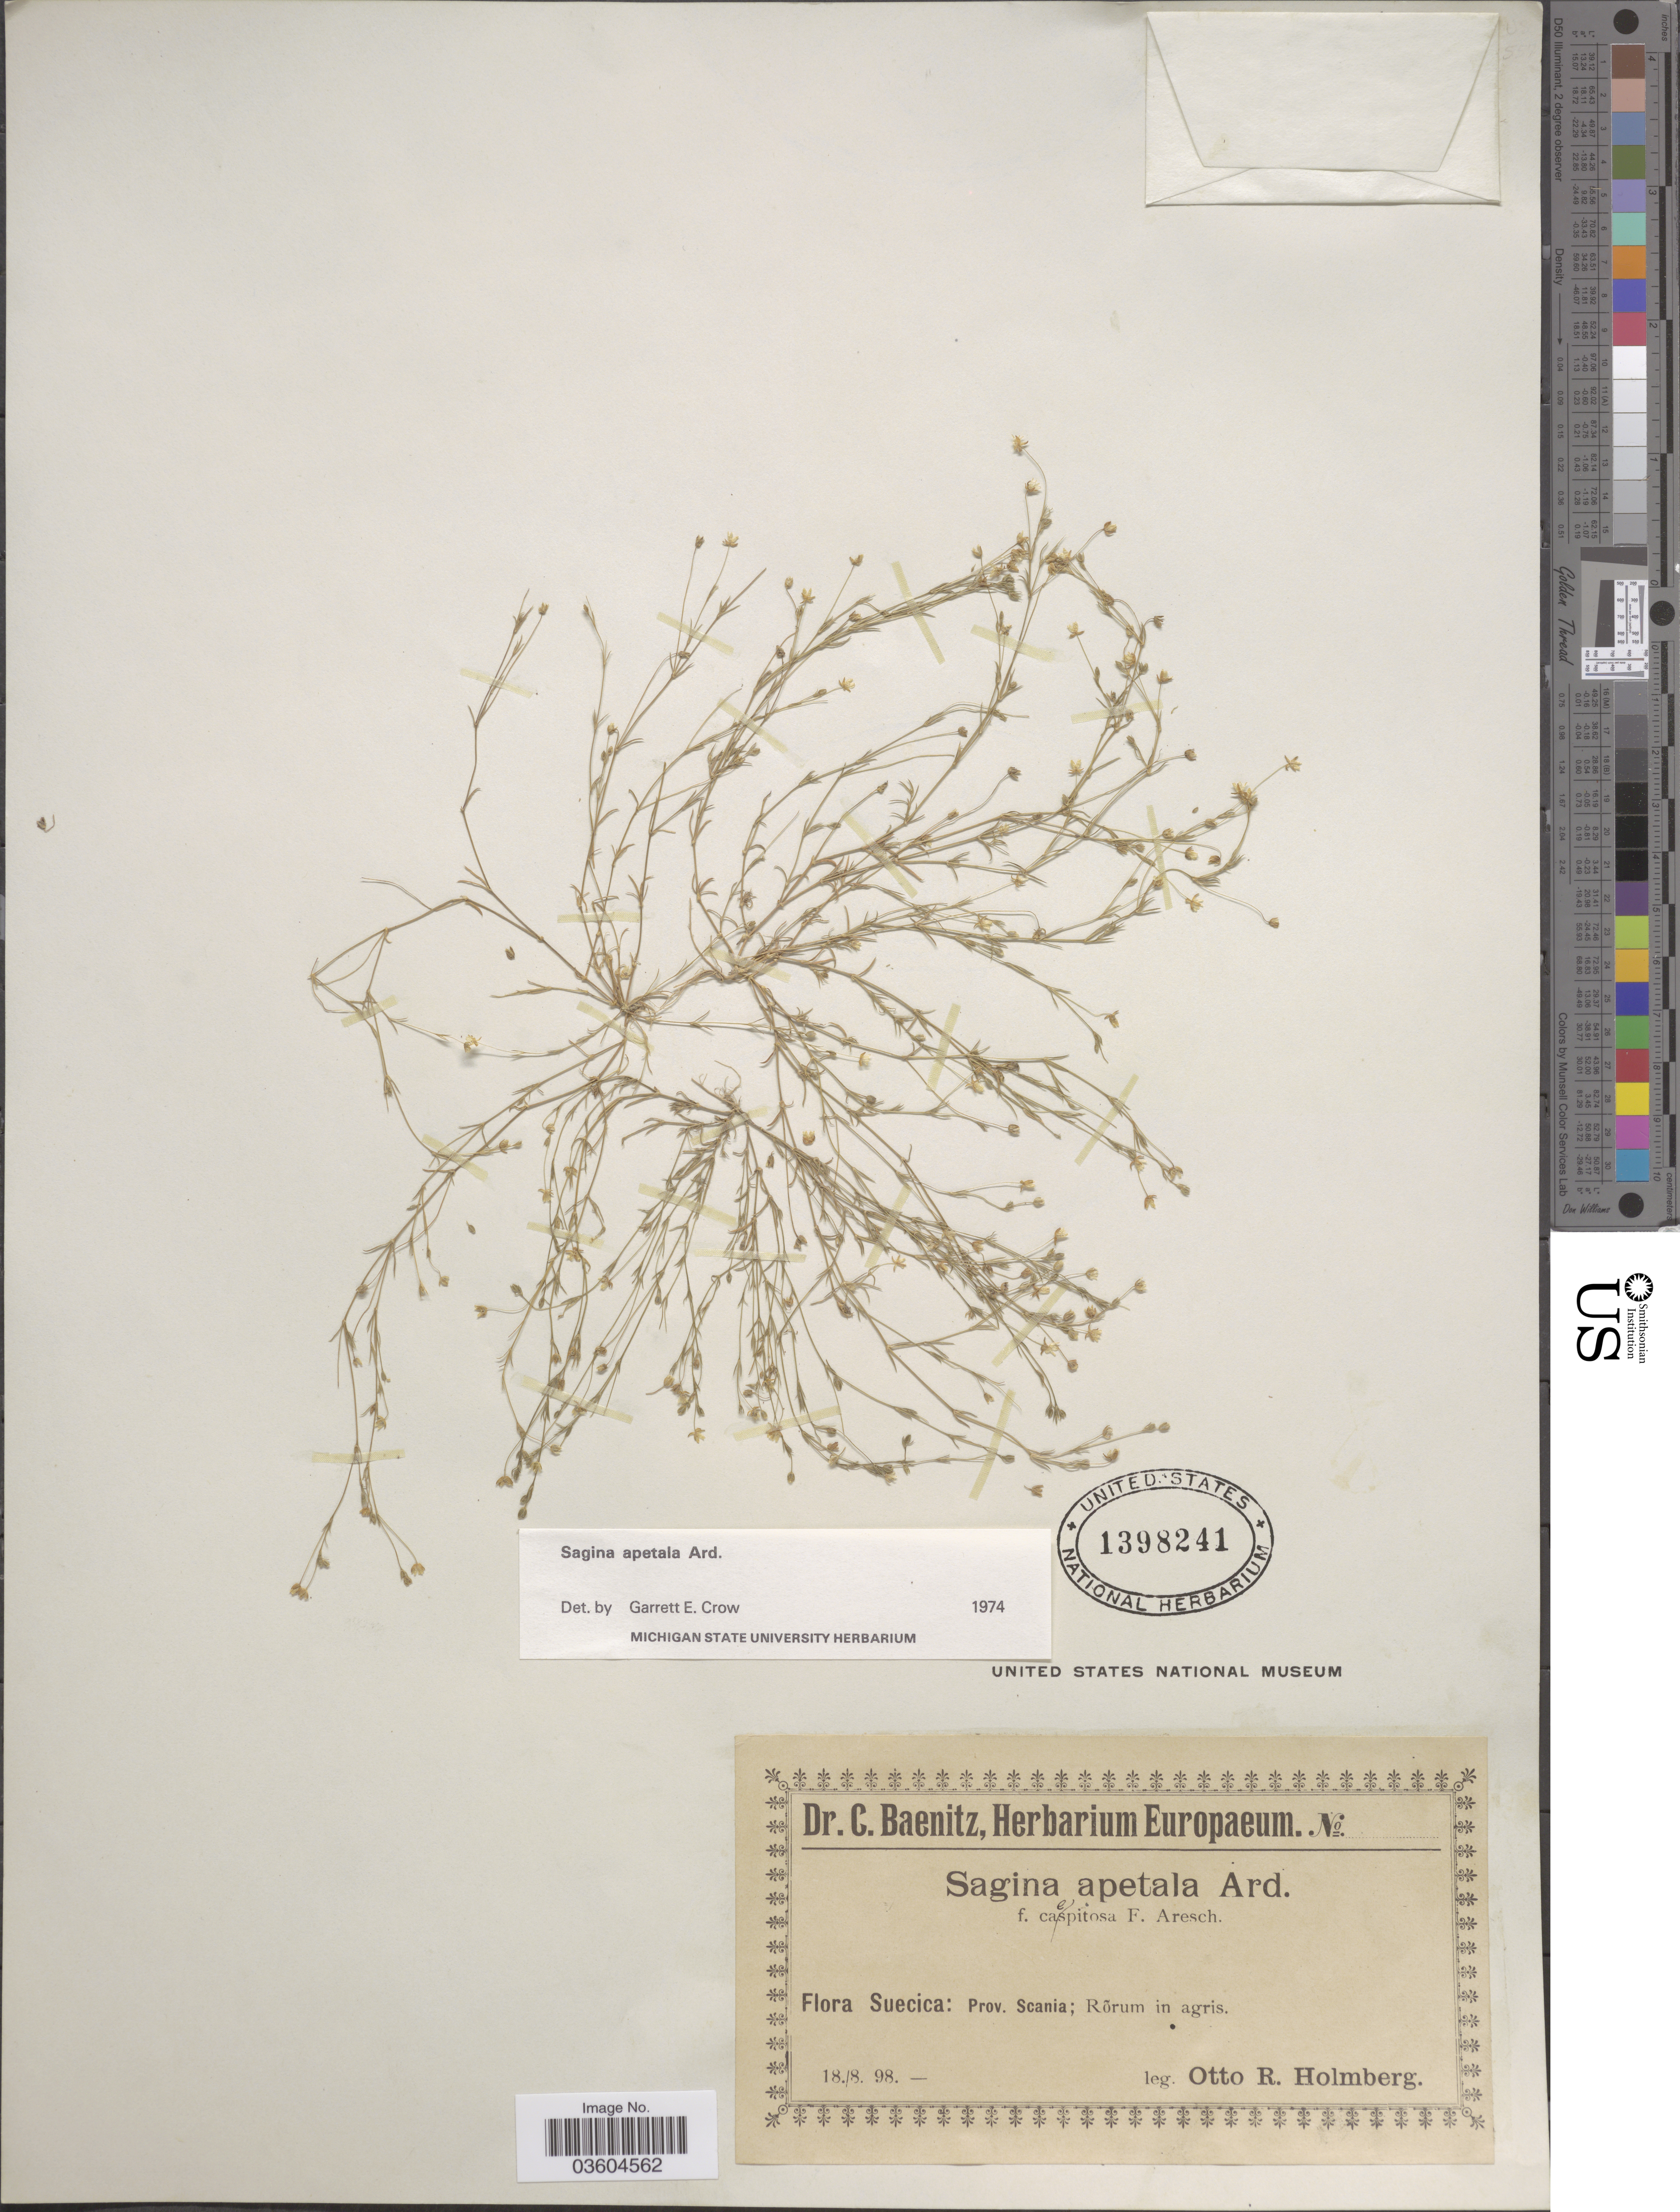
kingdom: Plantae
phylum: Tracheophyta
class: Magnoliopsida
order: Caryophyllales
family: Caryophyllaceae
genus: Sagina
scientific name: Sagina apetala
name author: Ard.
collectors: O. Holmberg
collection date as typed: Transcribed d/m/y: 18/8/98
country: Sweden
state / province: Skåne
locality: Suecica: Prov. Scania; Rõrum in agris.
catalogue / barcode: US 1398241